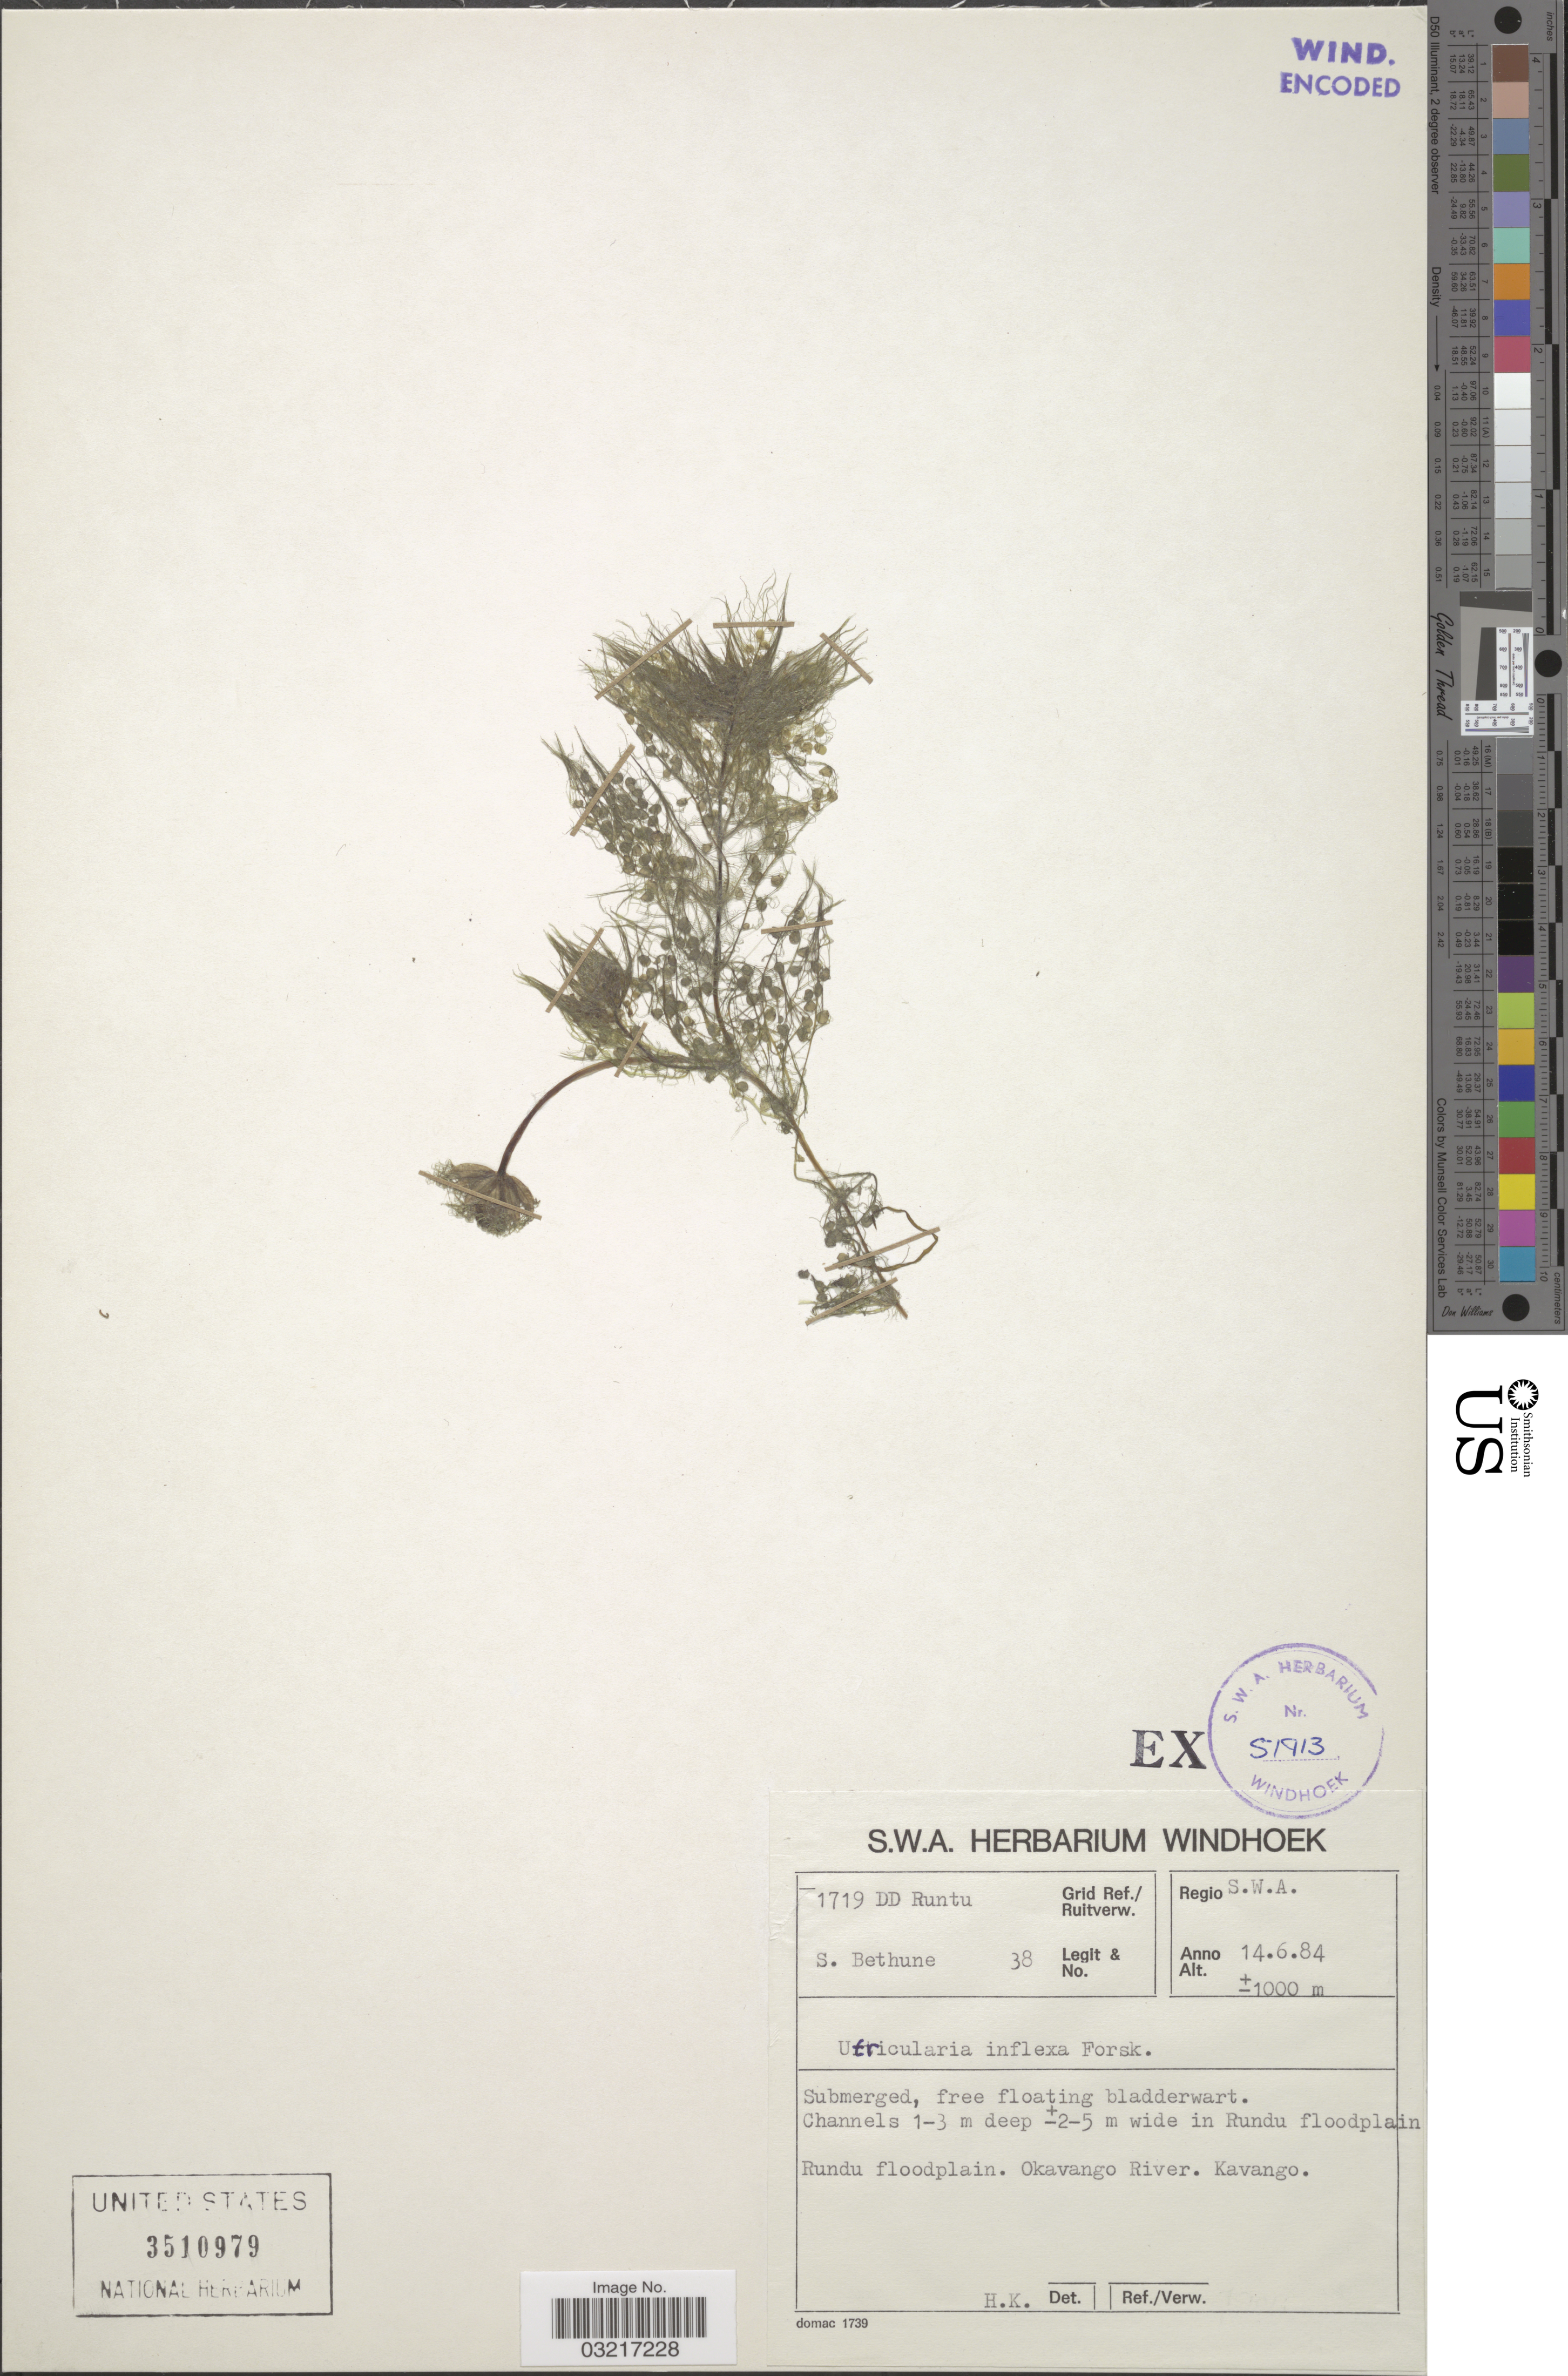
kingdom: Plantae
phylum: Tracheophyta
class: Magnoliopsida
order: Lamiales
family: Lentibulariaceae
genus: Utricularia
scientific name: Utricularia inflexa var. inflexa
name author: Forssk.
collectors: S. Bethune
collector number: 38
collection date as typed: Transcribed d/m/y: 14/6/84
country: Namibia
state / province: Kavango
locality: Regio S.W.A. Grid Ref./ Ruitverw. 1719 DD Runtu. Rundu floodplain. Okavango River. Kavango.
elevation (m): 1000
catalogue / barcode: US 3510979